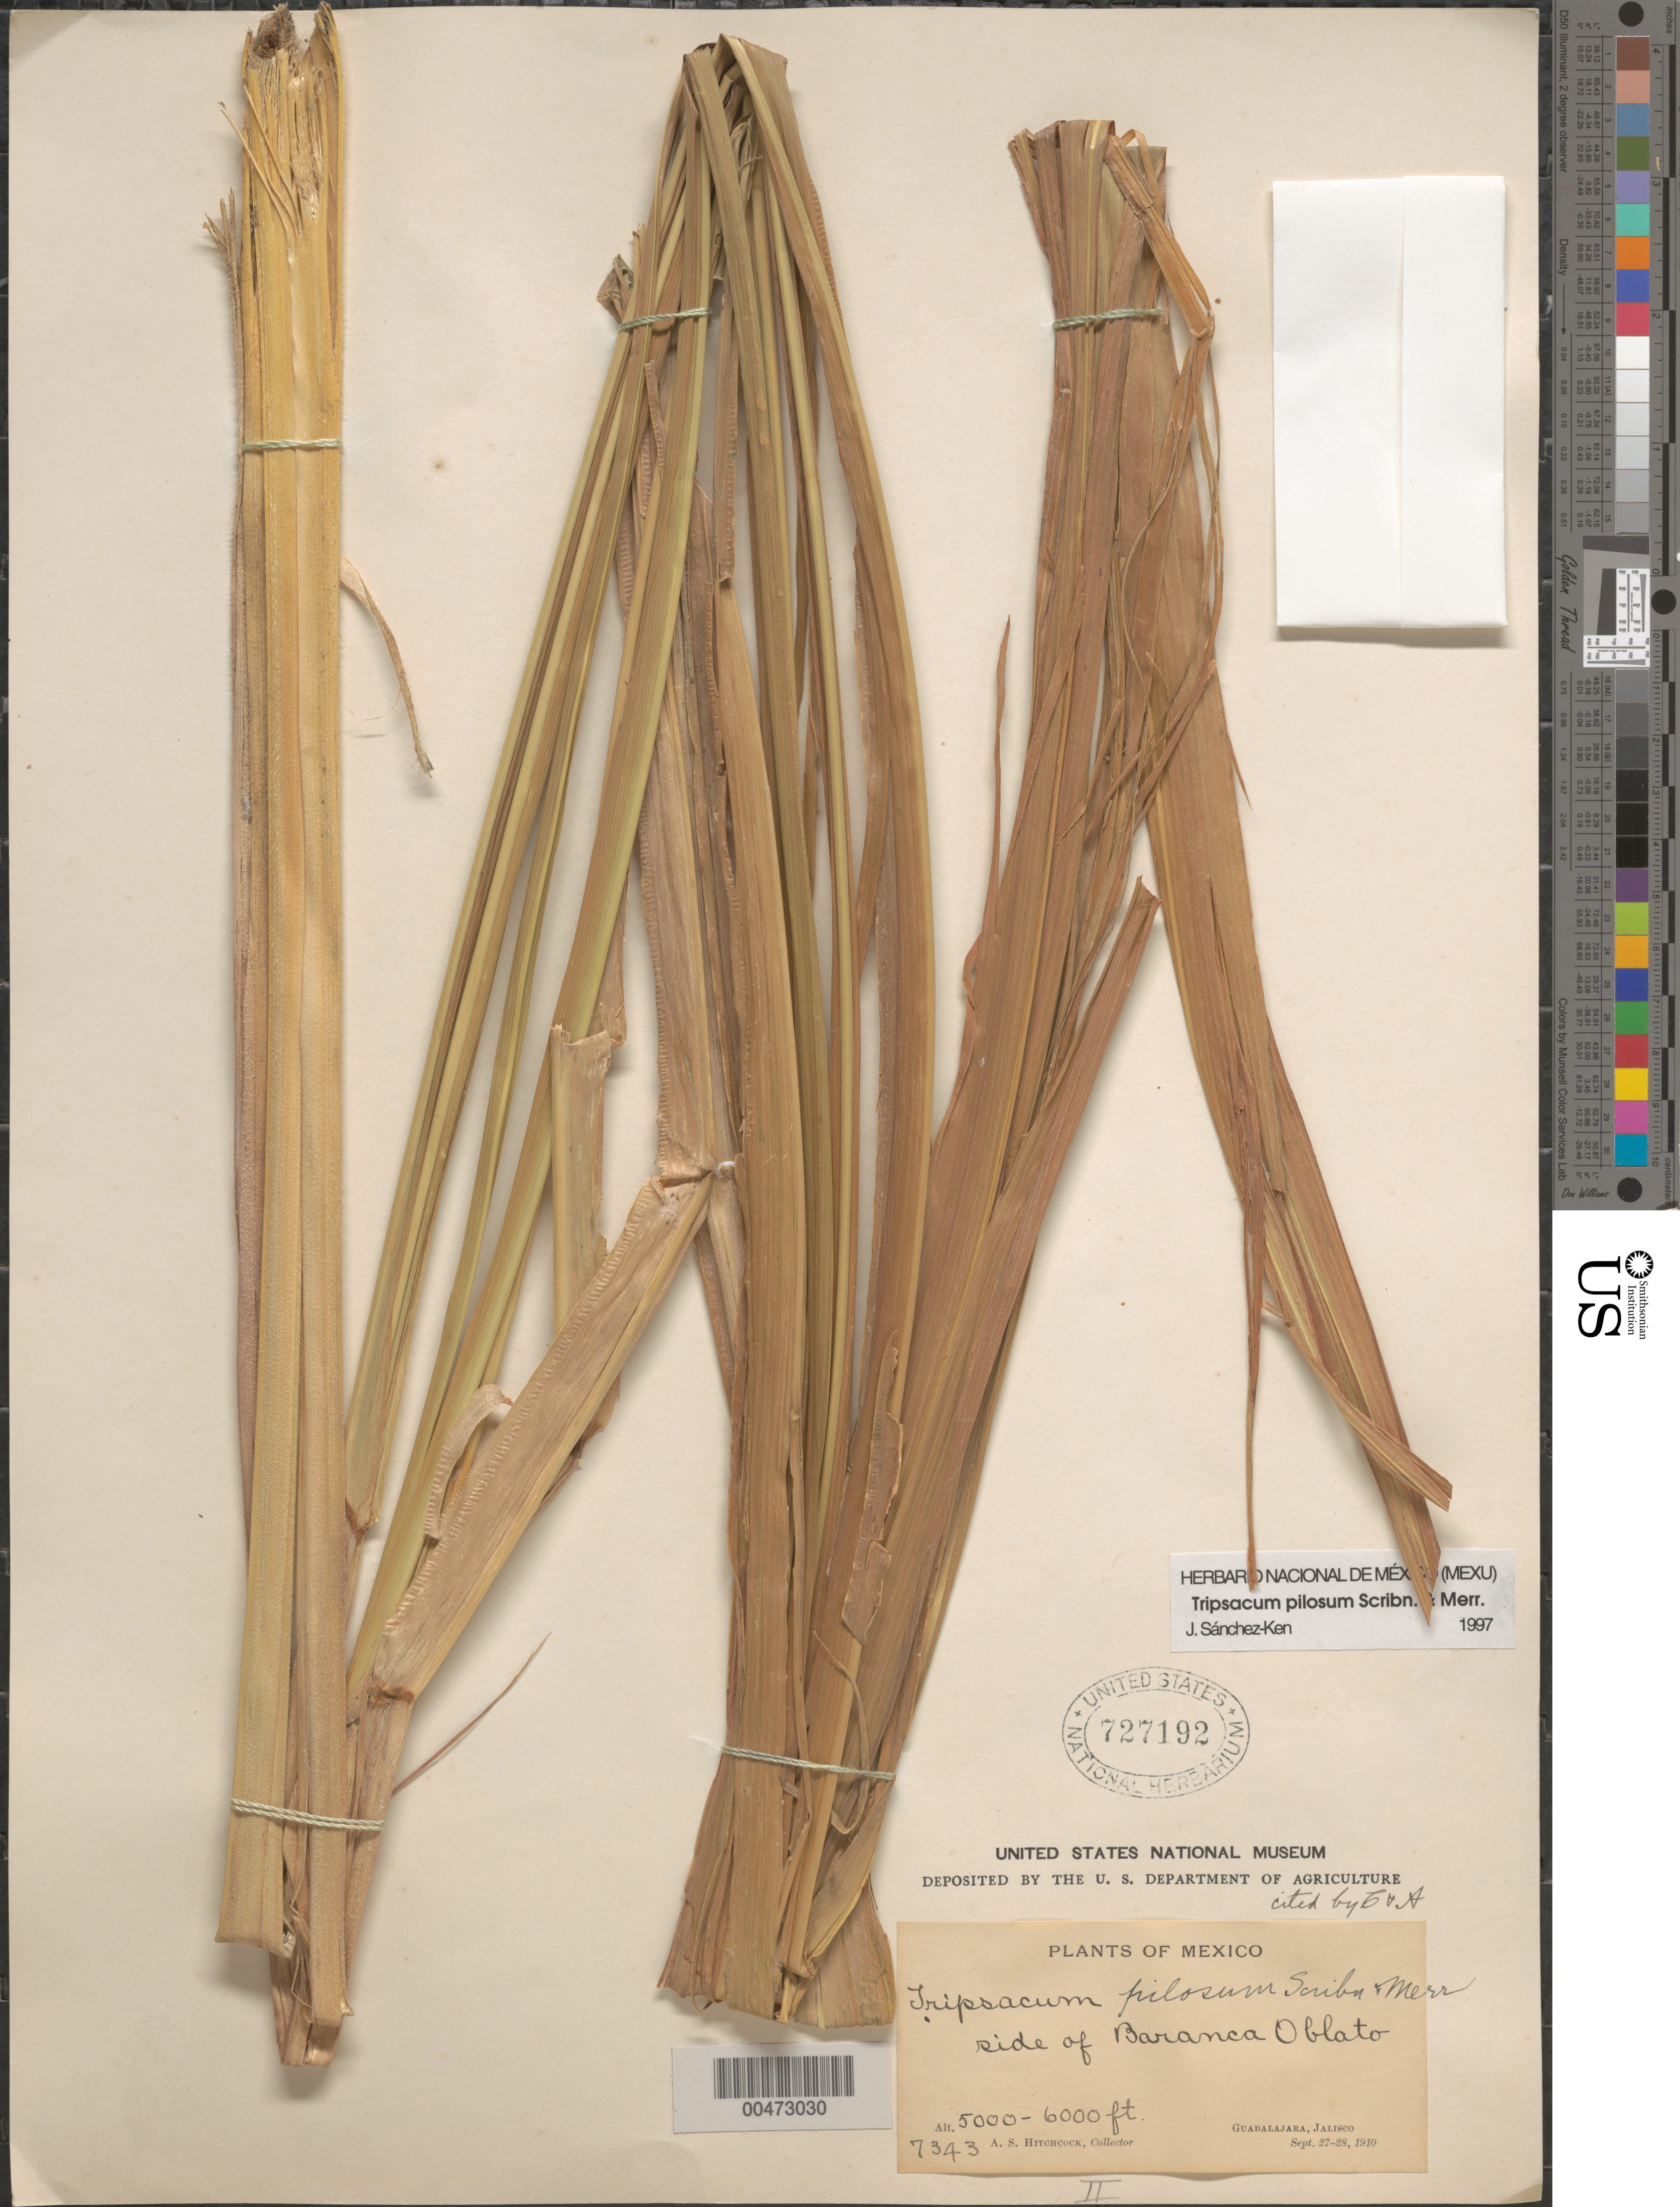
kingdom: Plantae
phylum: Tracheophyta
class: Liliopsida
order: Poales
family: Poaceae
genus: Tripsacum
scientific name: Tripsacum pilosum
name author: Scribn. & Merr.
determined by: Sánchez-Ken, J. G.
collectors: A. S. Hitchcock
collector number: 7343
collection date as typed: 27 Sep 1910 to 28 Sep 1910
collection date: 1910-09-27/1910-09-28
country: Mexico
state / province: Jalisco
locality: Side of Baranca Oblato, Guadalajara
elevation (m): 1524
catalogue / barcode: US 727192